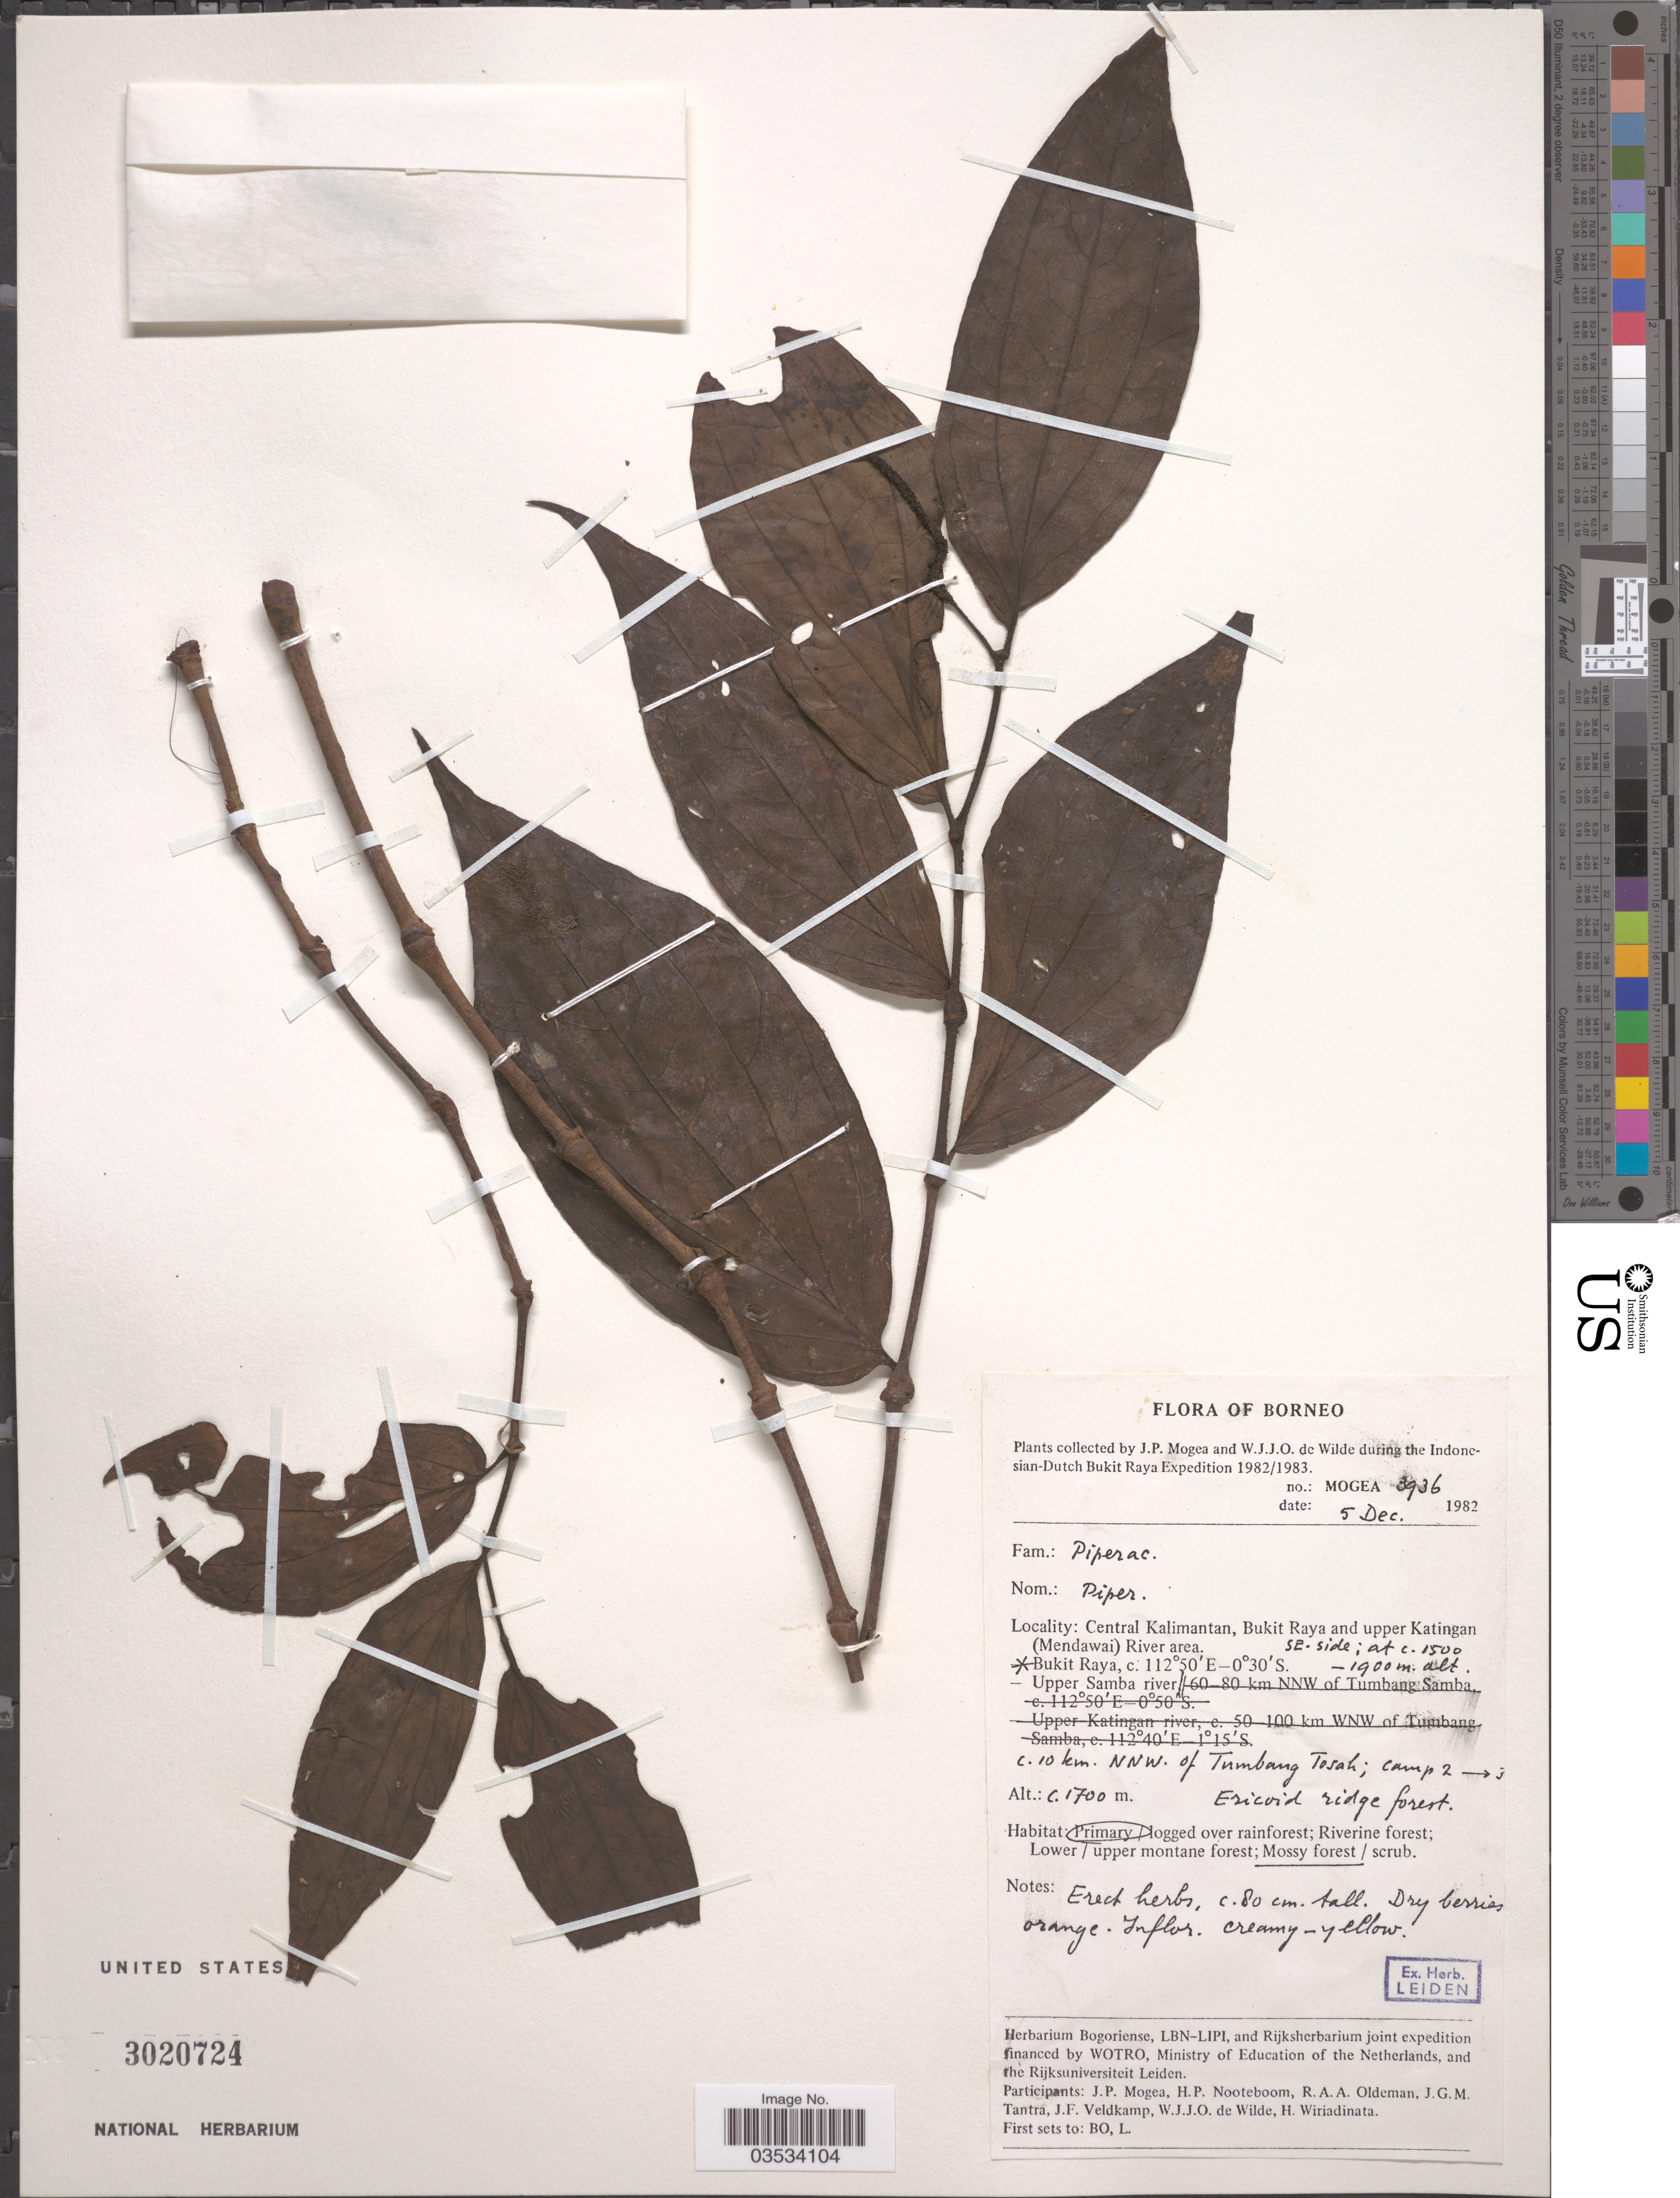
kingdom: Plantae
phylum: Tracheophyta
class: Magnoliopsida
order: Piperales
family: Piperaceae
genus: Piper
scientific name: Piper sp.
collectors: J. Mogea & W. J. de Wilde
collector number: MOGEA3936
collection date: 1982-12-05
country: Indonesia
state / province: Kalimantan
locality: Borneo. Central Kalimantan, Bukit Raya and upper Katingan (Mendawai) River area. SE. side. Bukit Raya. Upper Samba river. C. 10 km. NNW. of Tumbang Tosah; camp 2 -> 3.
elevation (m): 1700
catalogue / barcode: US 3020724